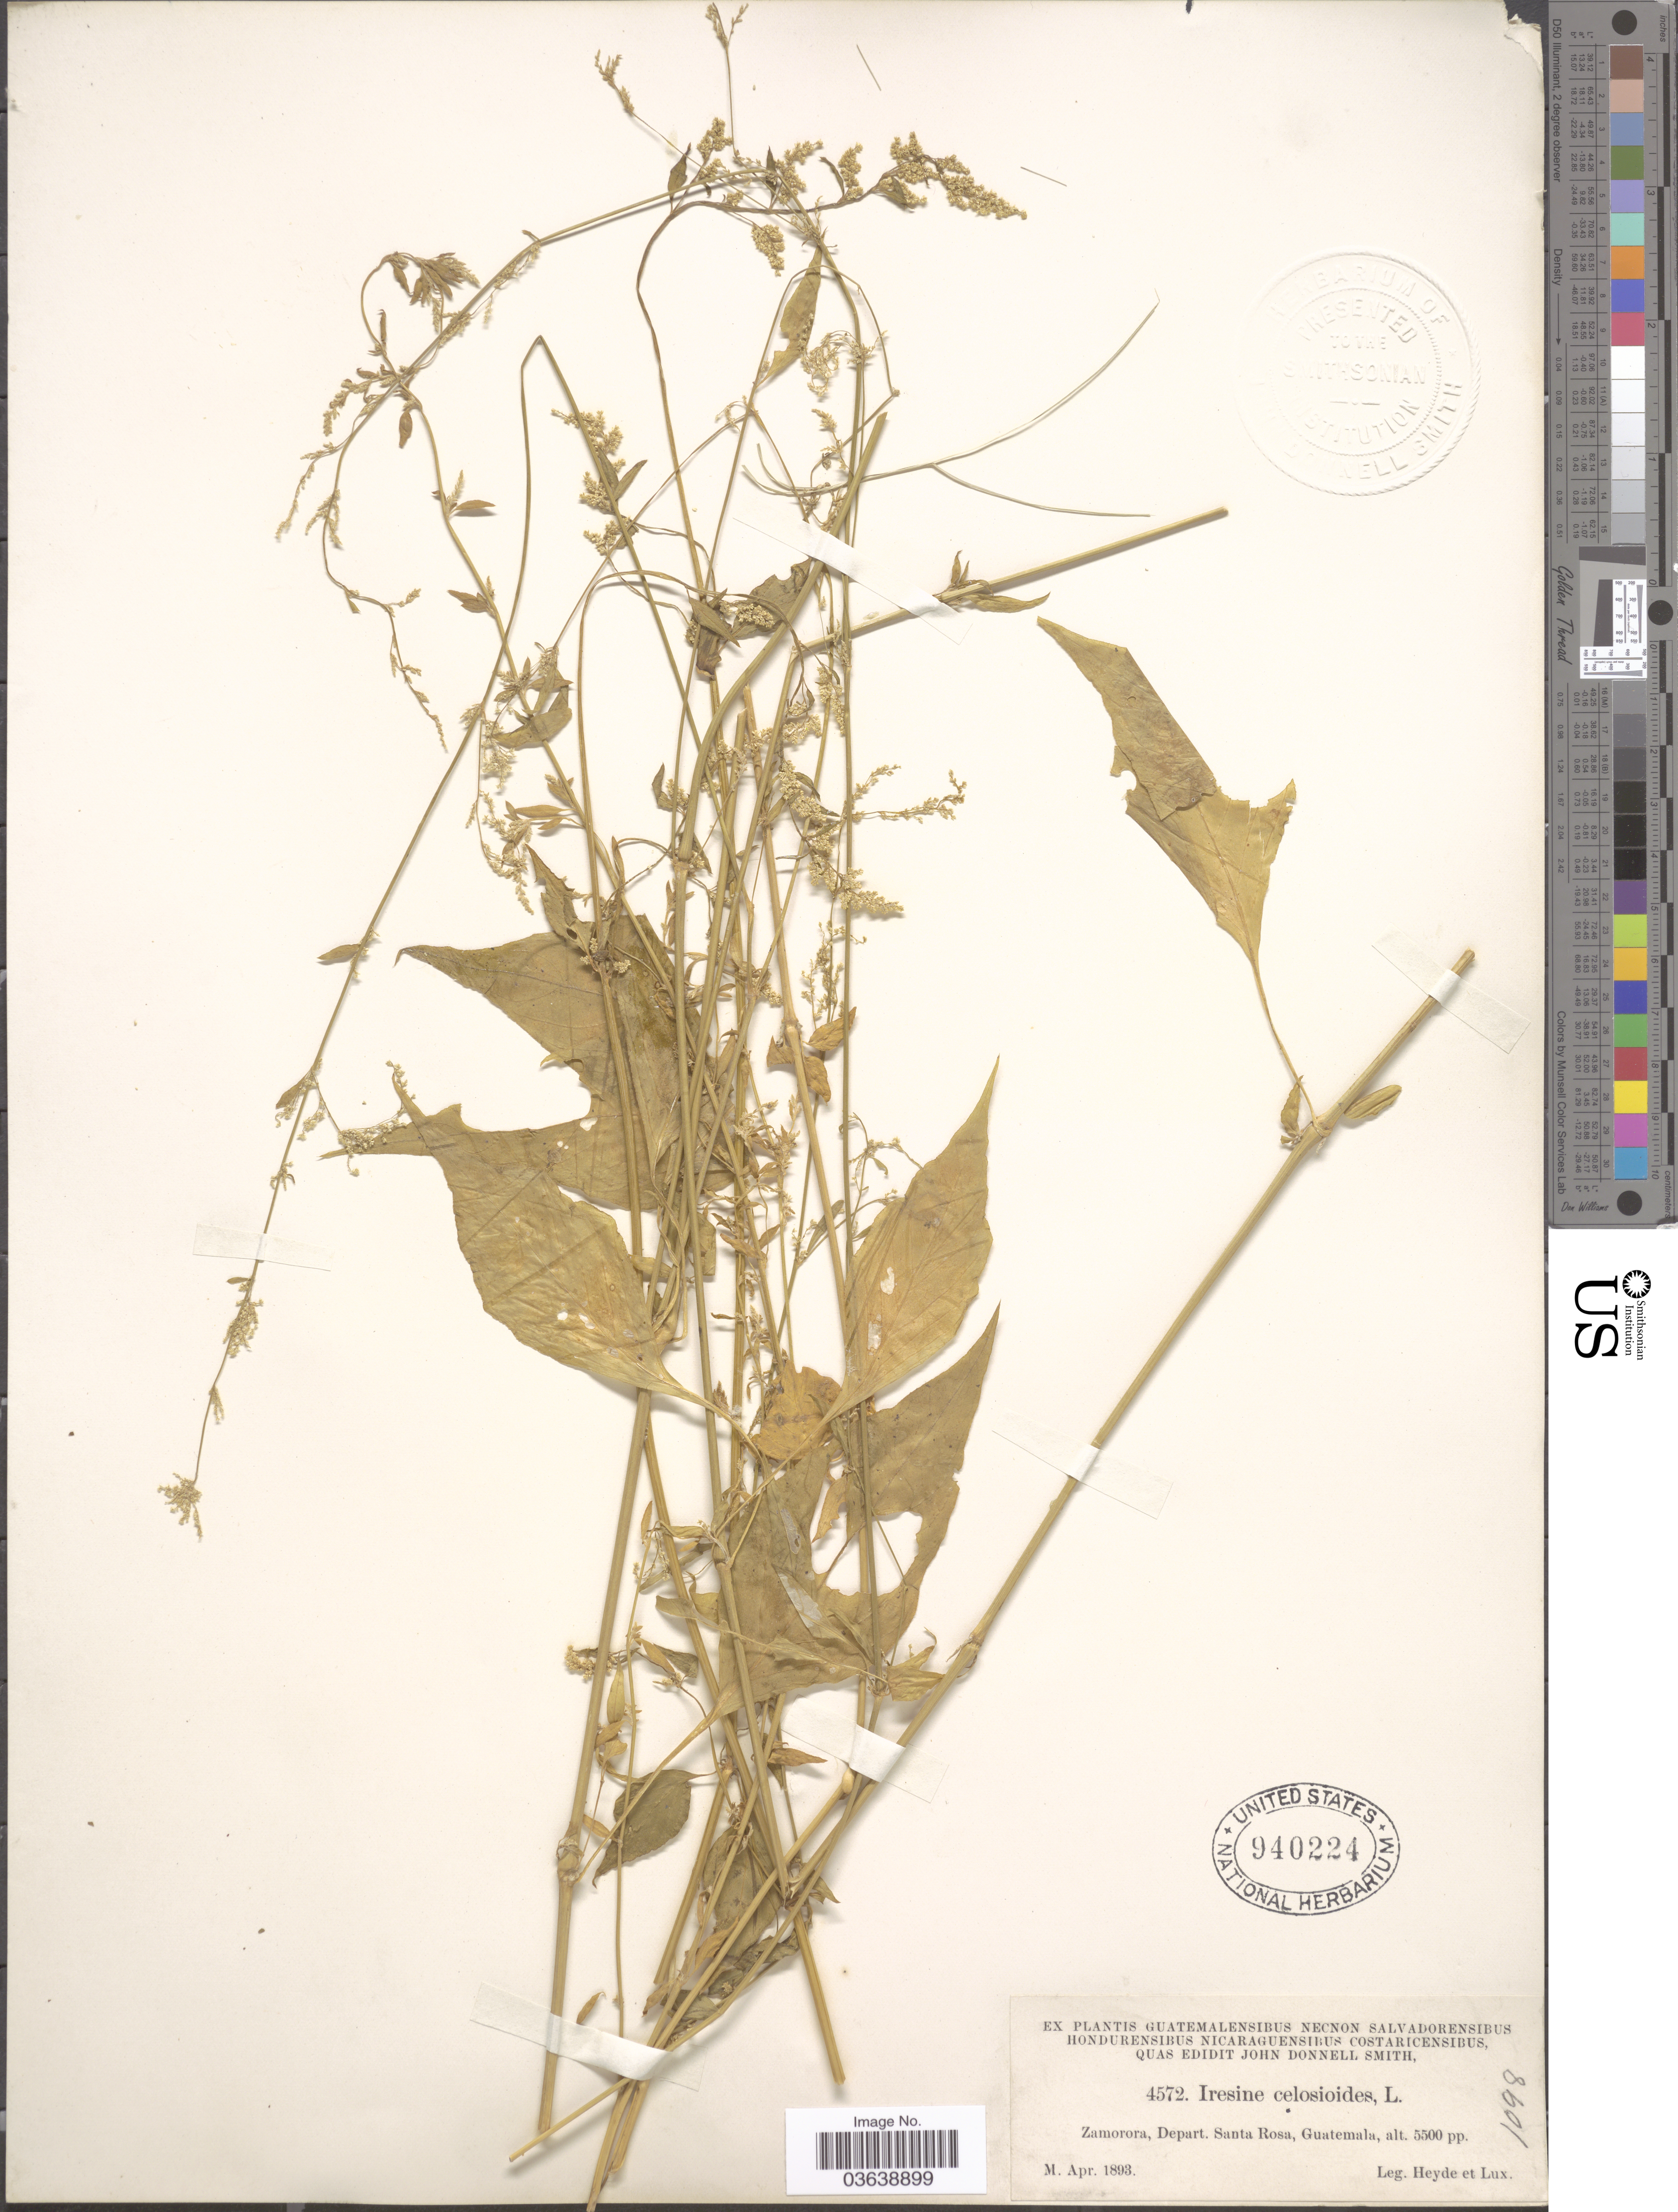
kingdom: Plantae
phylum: Tracheophyta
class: Magnoliopsida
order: Caryophyllales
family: Amaranthaceae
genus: Iresine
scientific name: Iresine celosia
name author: L.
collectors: Heyde & Lux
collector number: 4572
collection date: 1893-04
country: Guatemala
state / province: Santa Rosa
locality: Zamorora, Depart. Santa Rosa.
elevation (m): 1676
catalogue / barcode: US 940224